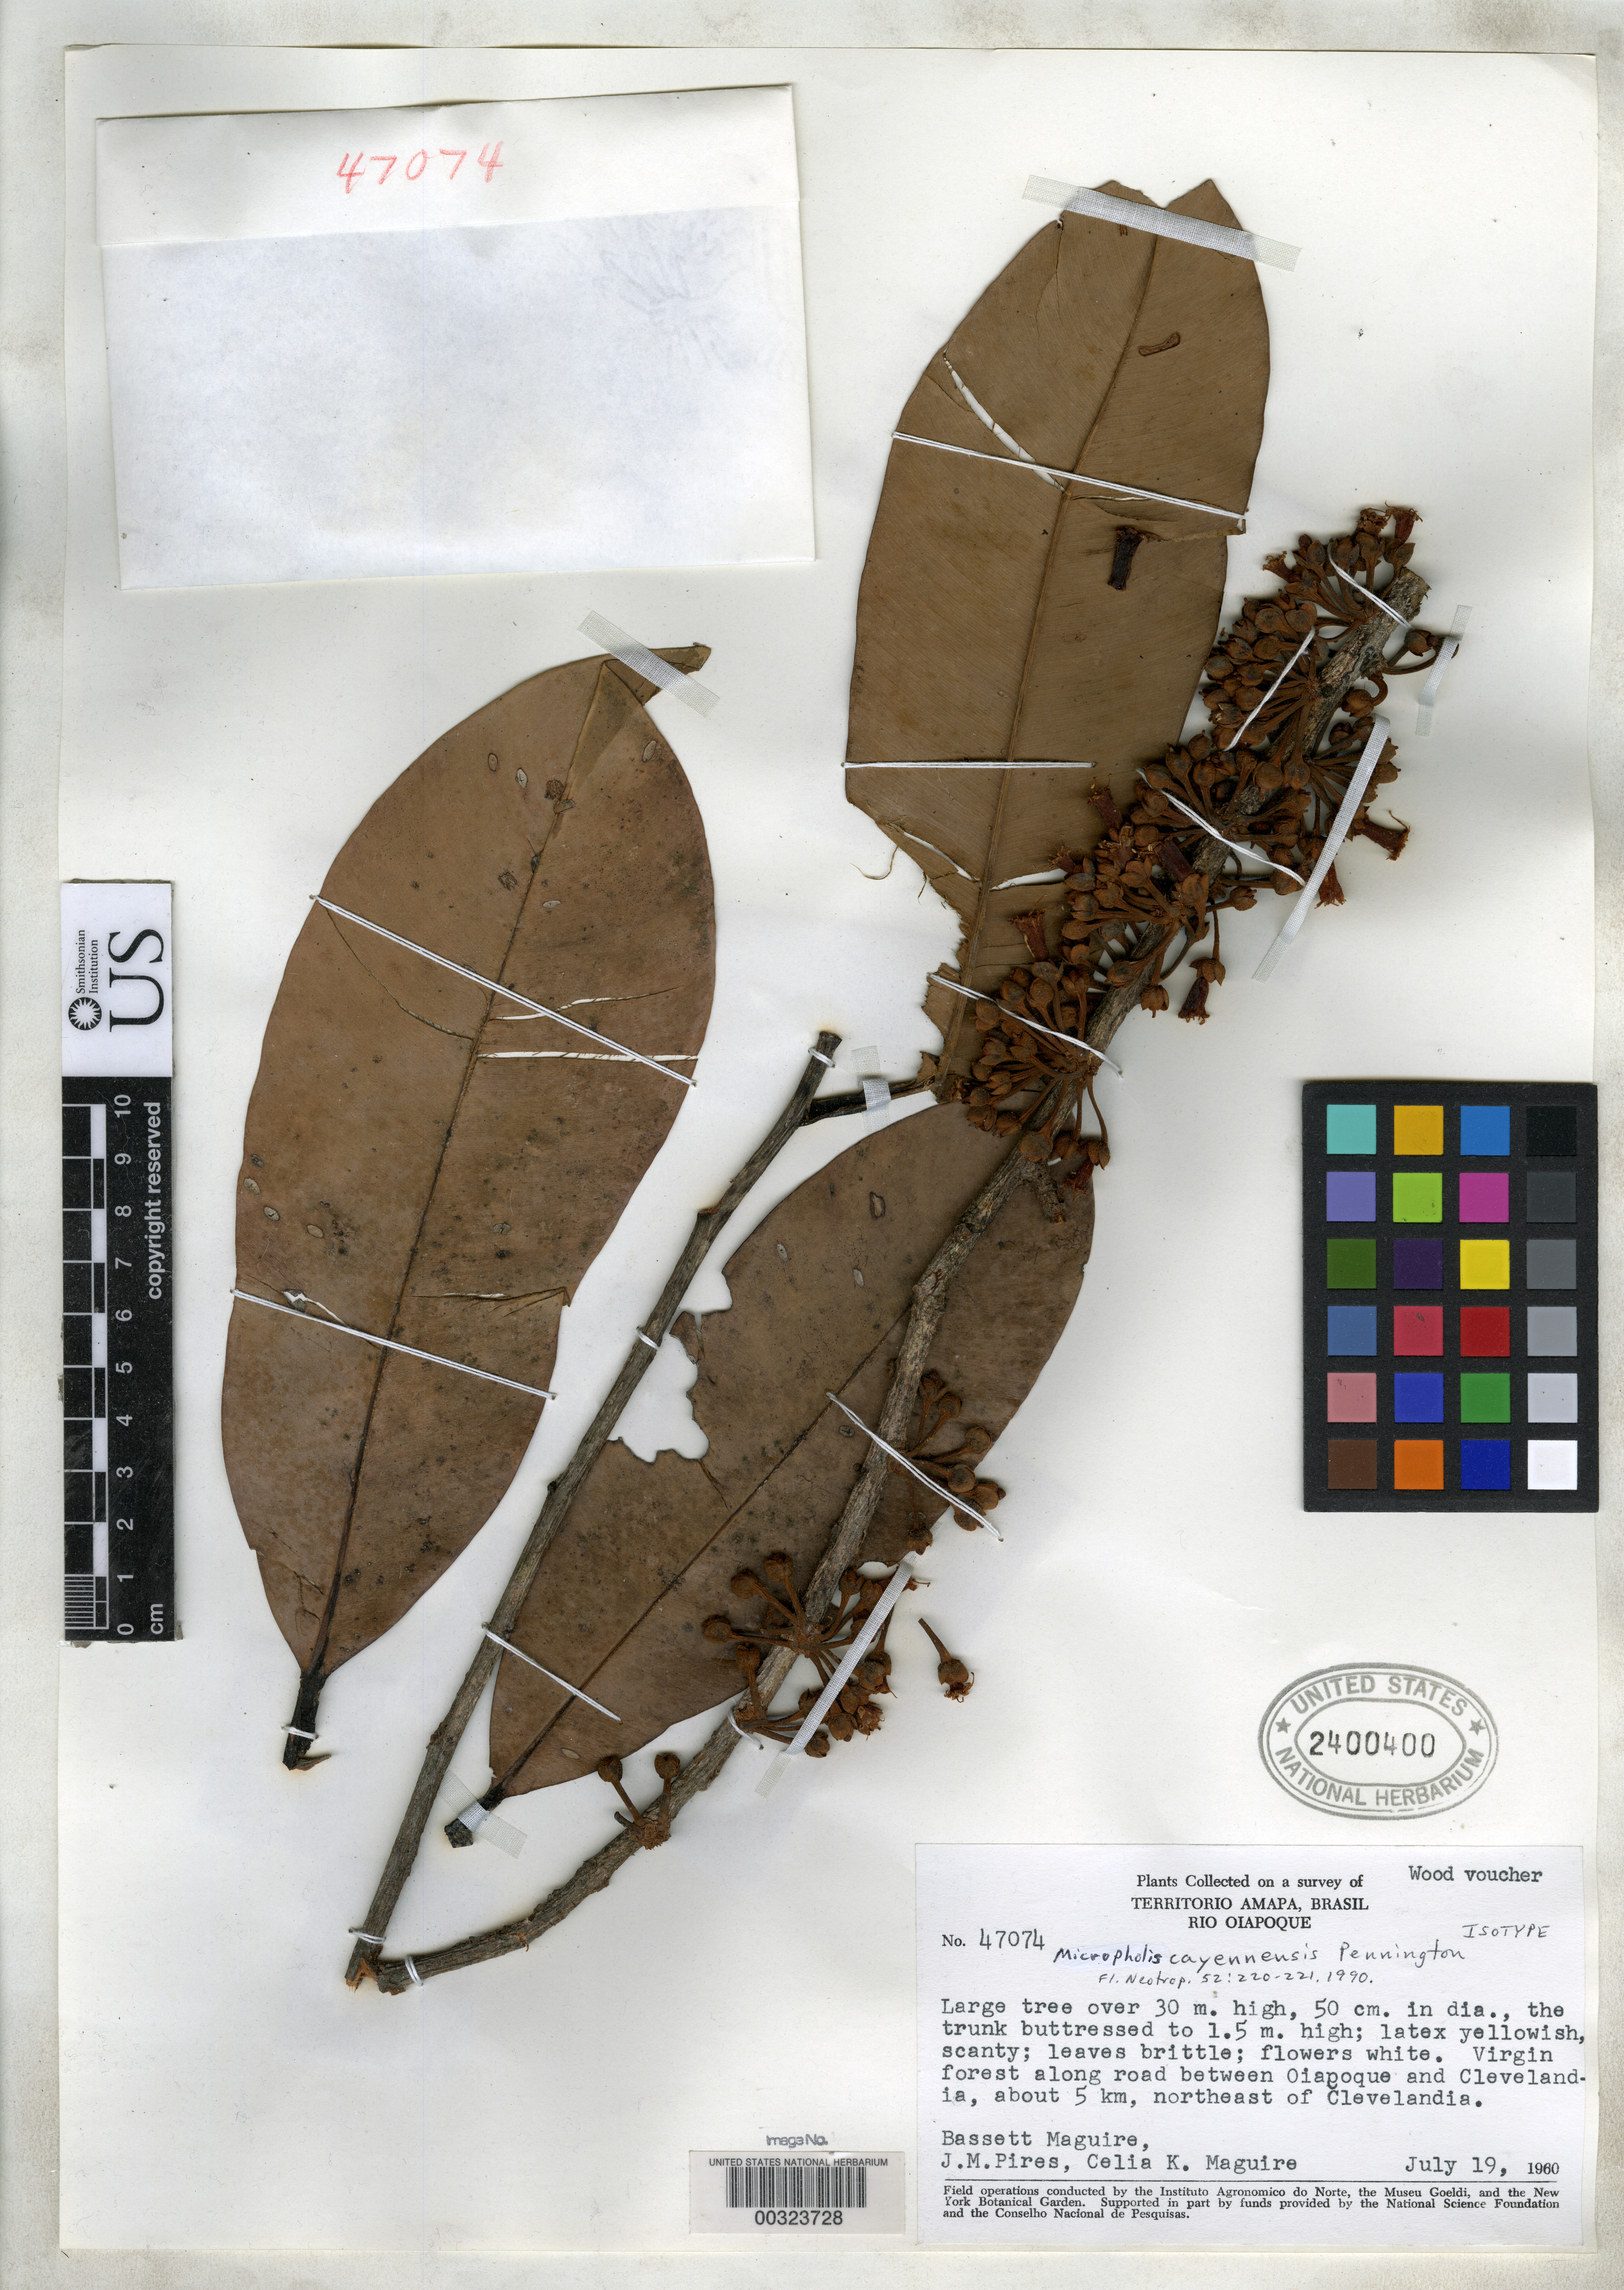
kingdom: Plantae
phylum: Tracheophyta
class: Magnoliopsida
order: Ericales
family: Sapotaceae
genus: Micropholis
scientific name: Micropholis cayennensis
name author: T.D. Penn.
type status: Isotype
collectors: B. Maguire, J. M. Pires & C. K. Maguire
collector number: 47074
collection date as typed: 19 Jul 1960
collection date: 1960-07-19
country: Brazil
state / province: Amapá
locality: Rio Oiapoque, along road between Oiapoque and Clevelandia, ca. 5 km, NE of Clevelandia.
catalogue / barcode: US 2400400